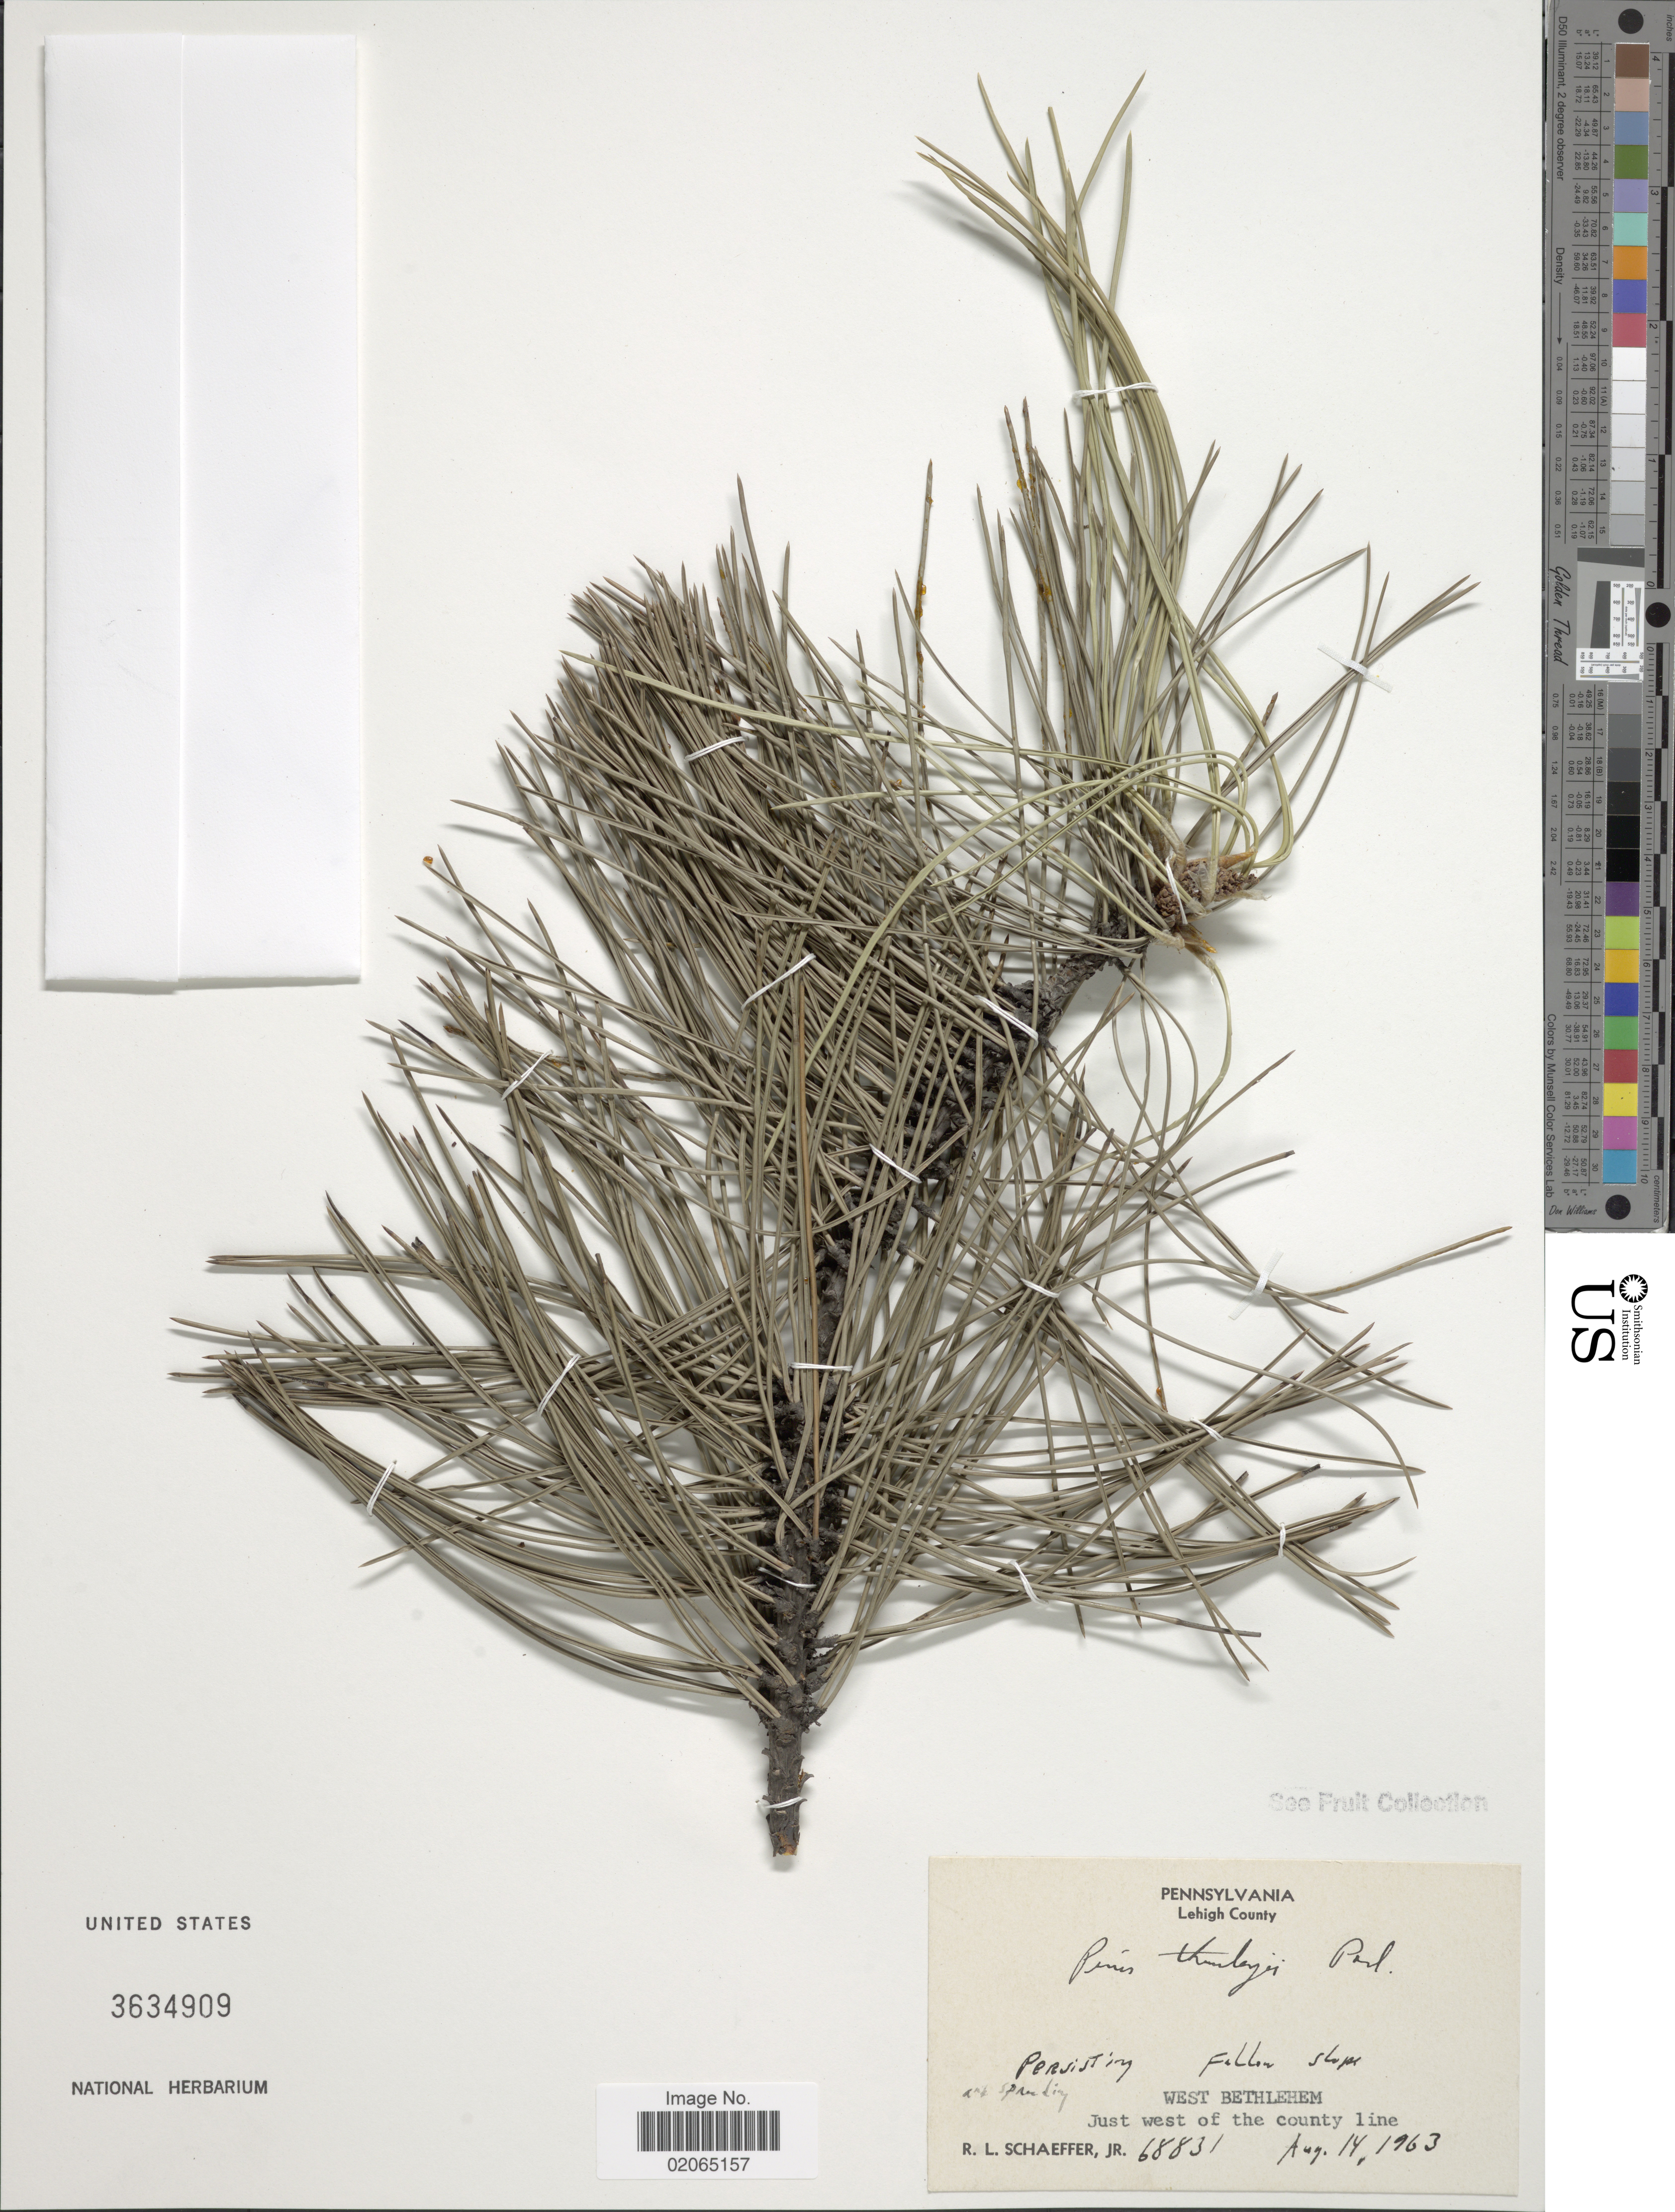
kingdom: Plantae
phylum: Tracheophyta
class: Pinopsida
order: Pinales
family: Pinaceae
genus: Pinus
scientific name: Pinus thunbergii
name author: Parl.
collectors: R. L. Schaeffer Jr.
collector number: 68831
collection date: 1963-08-14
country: United States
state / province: Pennsylvania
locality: Lehigh County, West Bethlehem, Just west of the County Line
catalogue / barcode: US 3634909